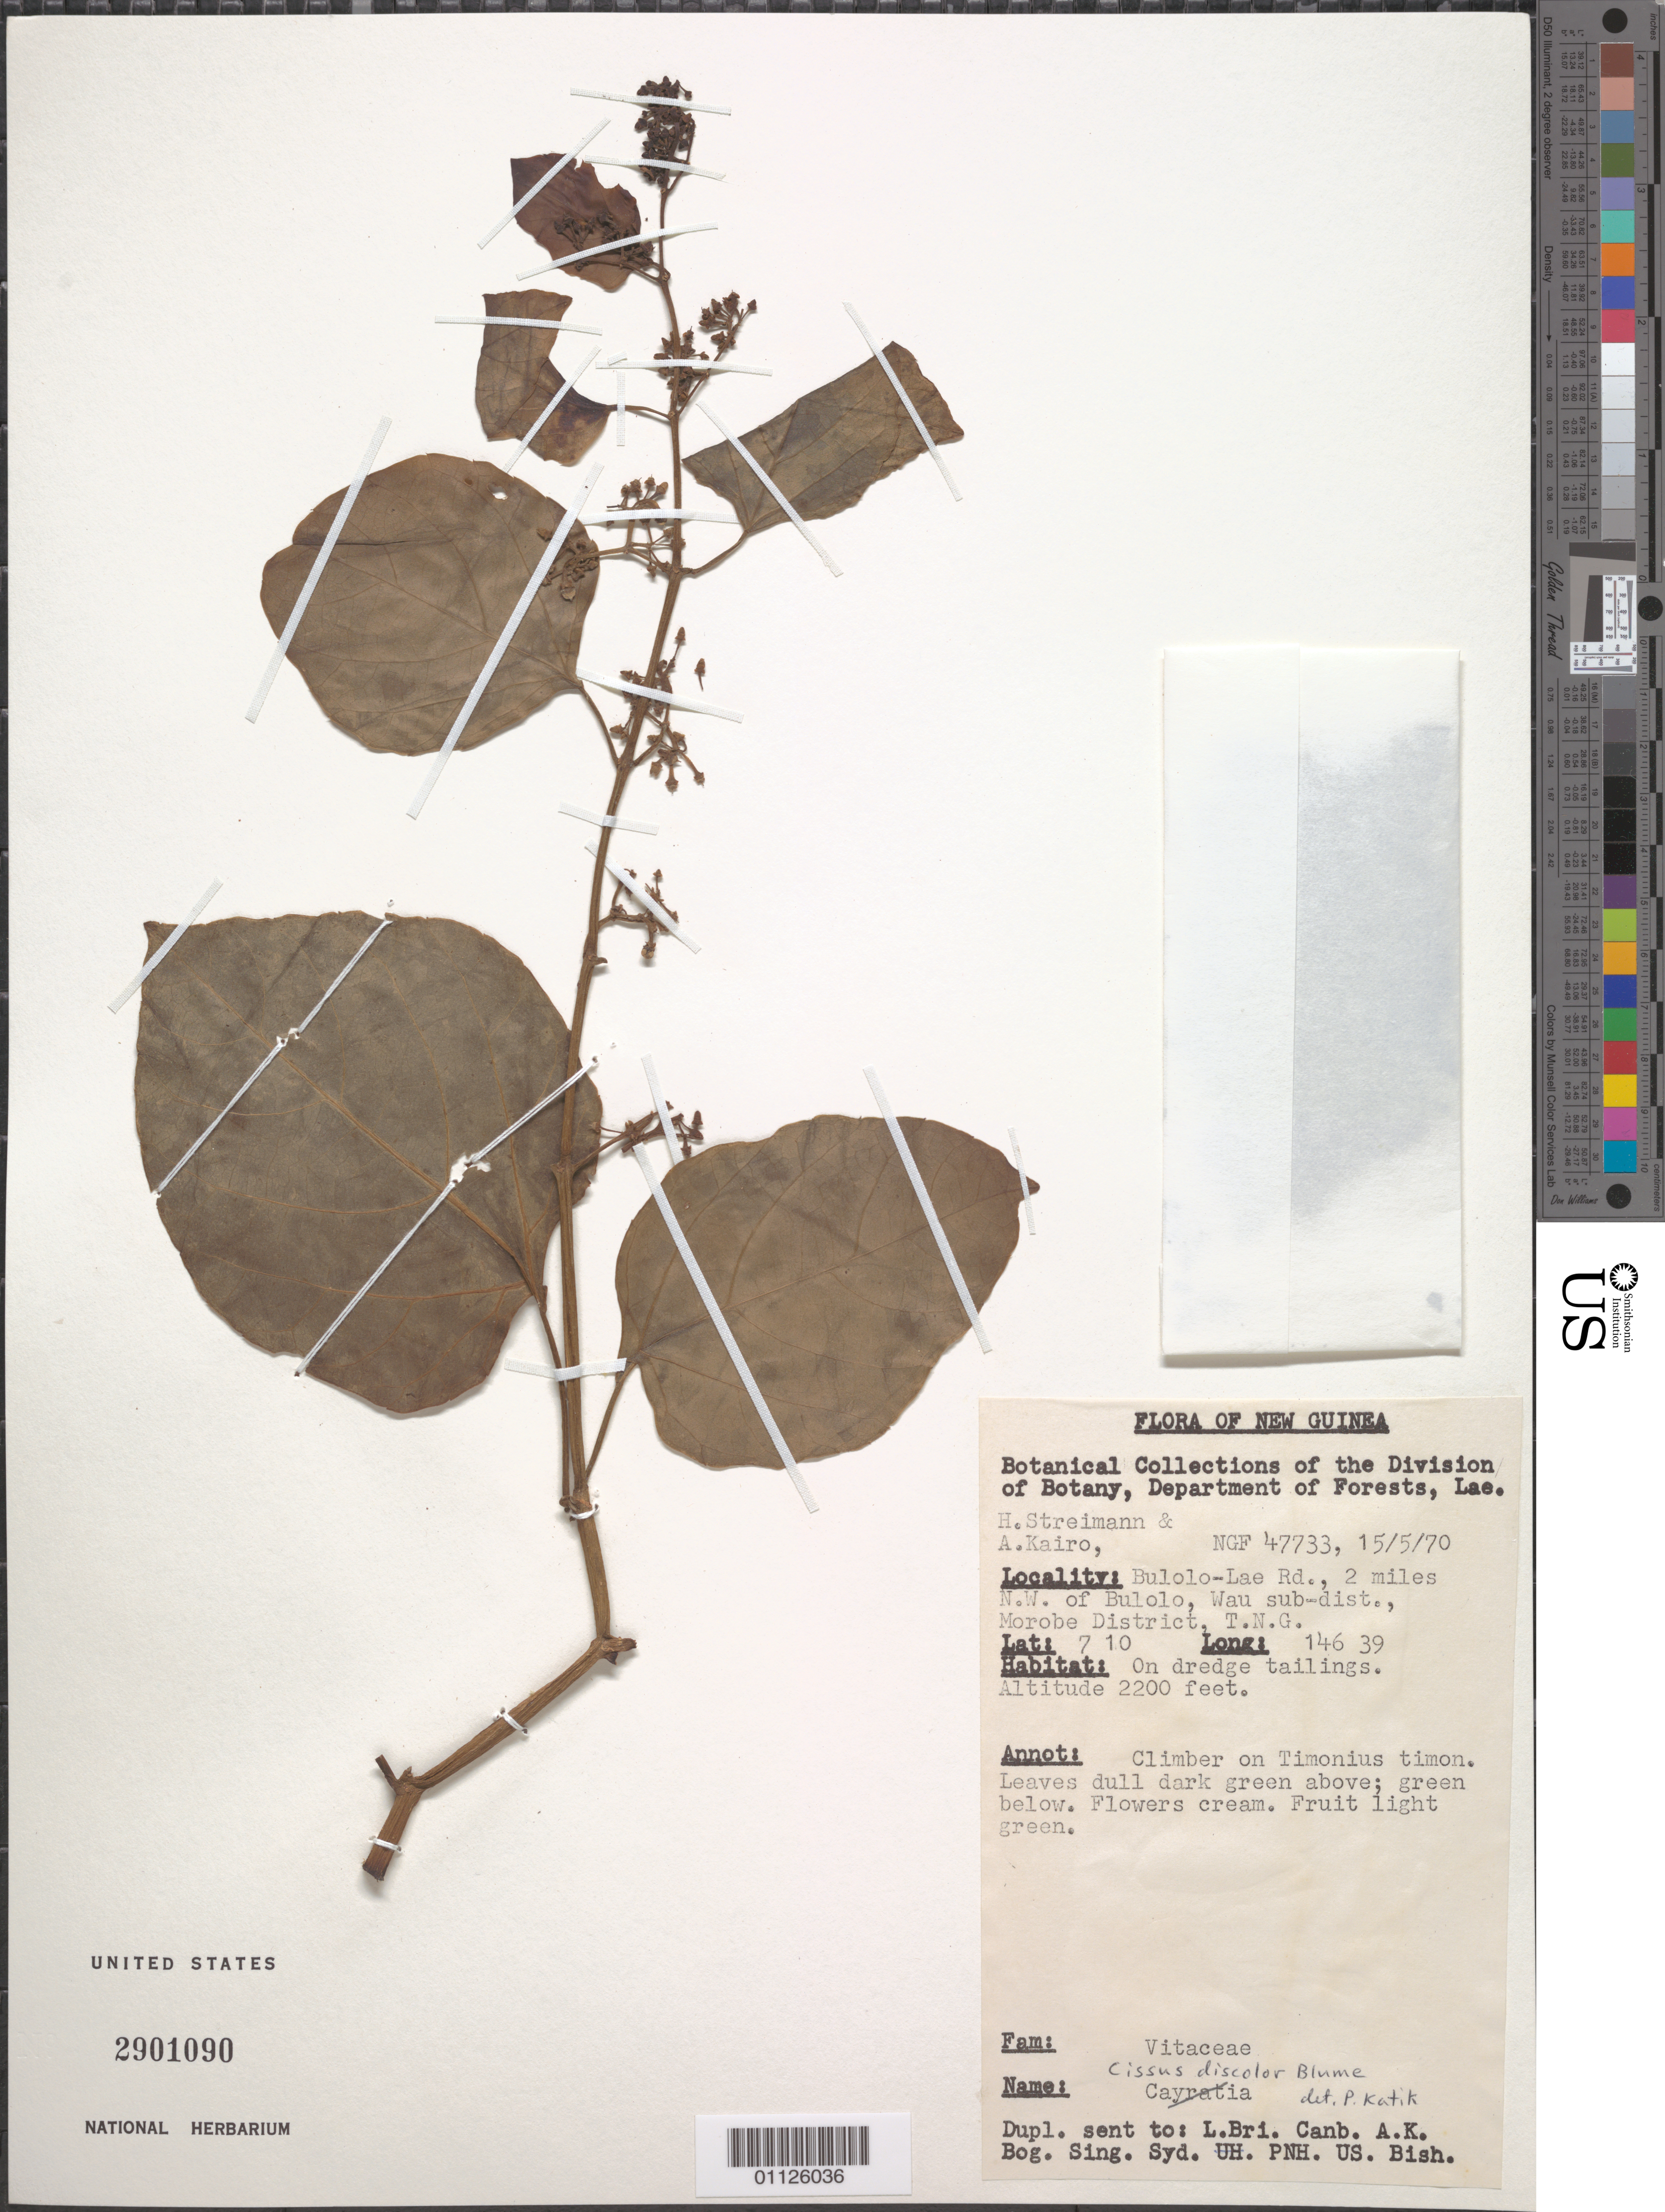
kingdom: Plantae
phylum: Tracheophyta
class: Magnoliopsida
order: Vitales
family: Vitaceae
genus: Cissus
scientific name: Cissus discolor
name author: Blume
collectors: H. Streimann & A. Kairo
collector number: NGF 47733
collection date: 1970-05-15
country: Papua New Guinea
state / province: Morobe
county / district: Morobe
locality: Bulolo-Lae Rd., 2 mi NW of Bulolo. Wau sub-dist.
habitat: On dredge tailings. Climber on Timonius timon.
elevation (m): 671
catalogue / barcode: US 2901090